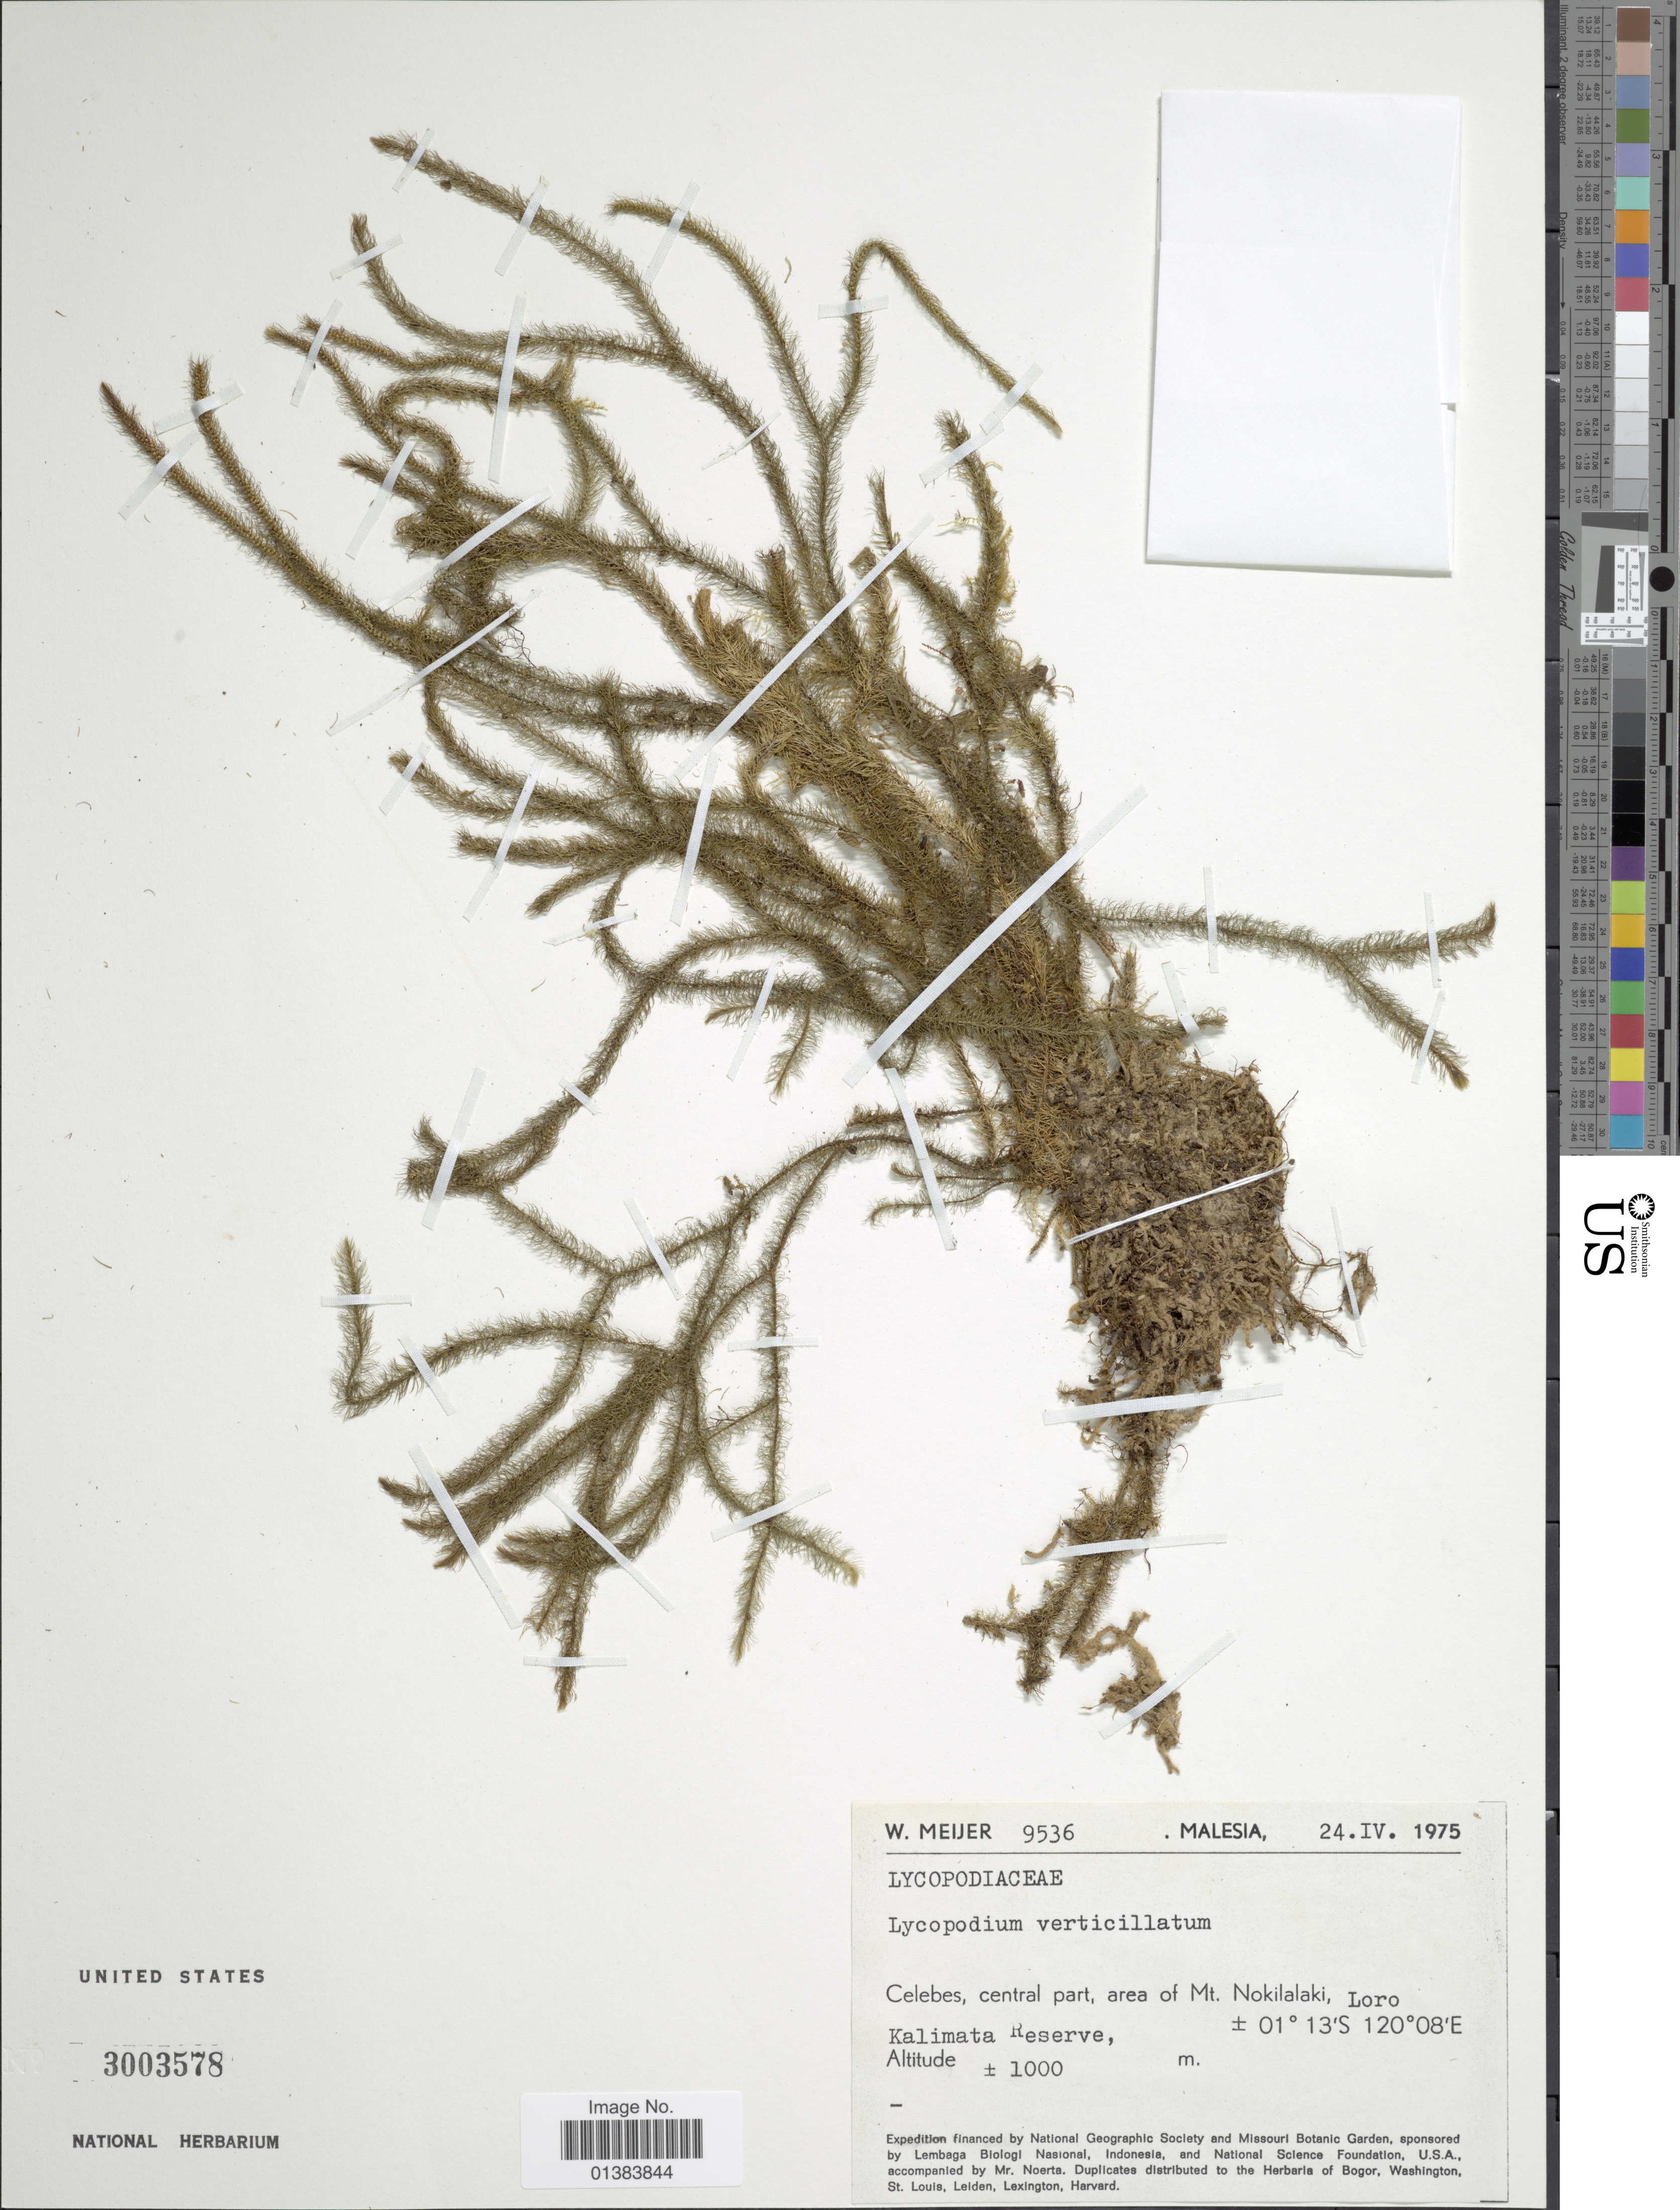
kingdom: Plantae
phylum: Tracheophyta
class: Lycopodiopsida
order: Lycopodiales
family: Lycopodiaceae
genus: Phlegmariurus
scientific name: Phlegmariurus verticillatus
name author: (L. f.) A. R. Field & Testo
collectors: W. Meijer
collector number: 9536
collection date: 1975-04-24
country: Indonesia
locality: Malesia, Celebes, central part, area of Mt. Nokilalaki, Loro, Kalimata Reserve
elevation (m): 1000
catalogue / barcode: US 3003578